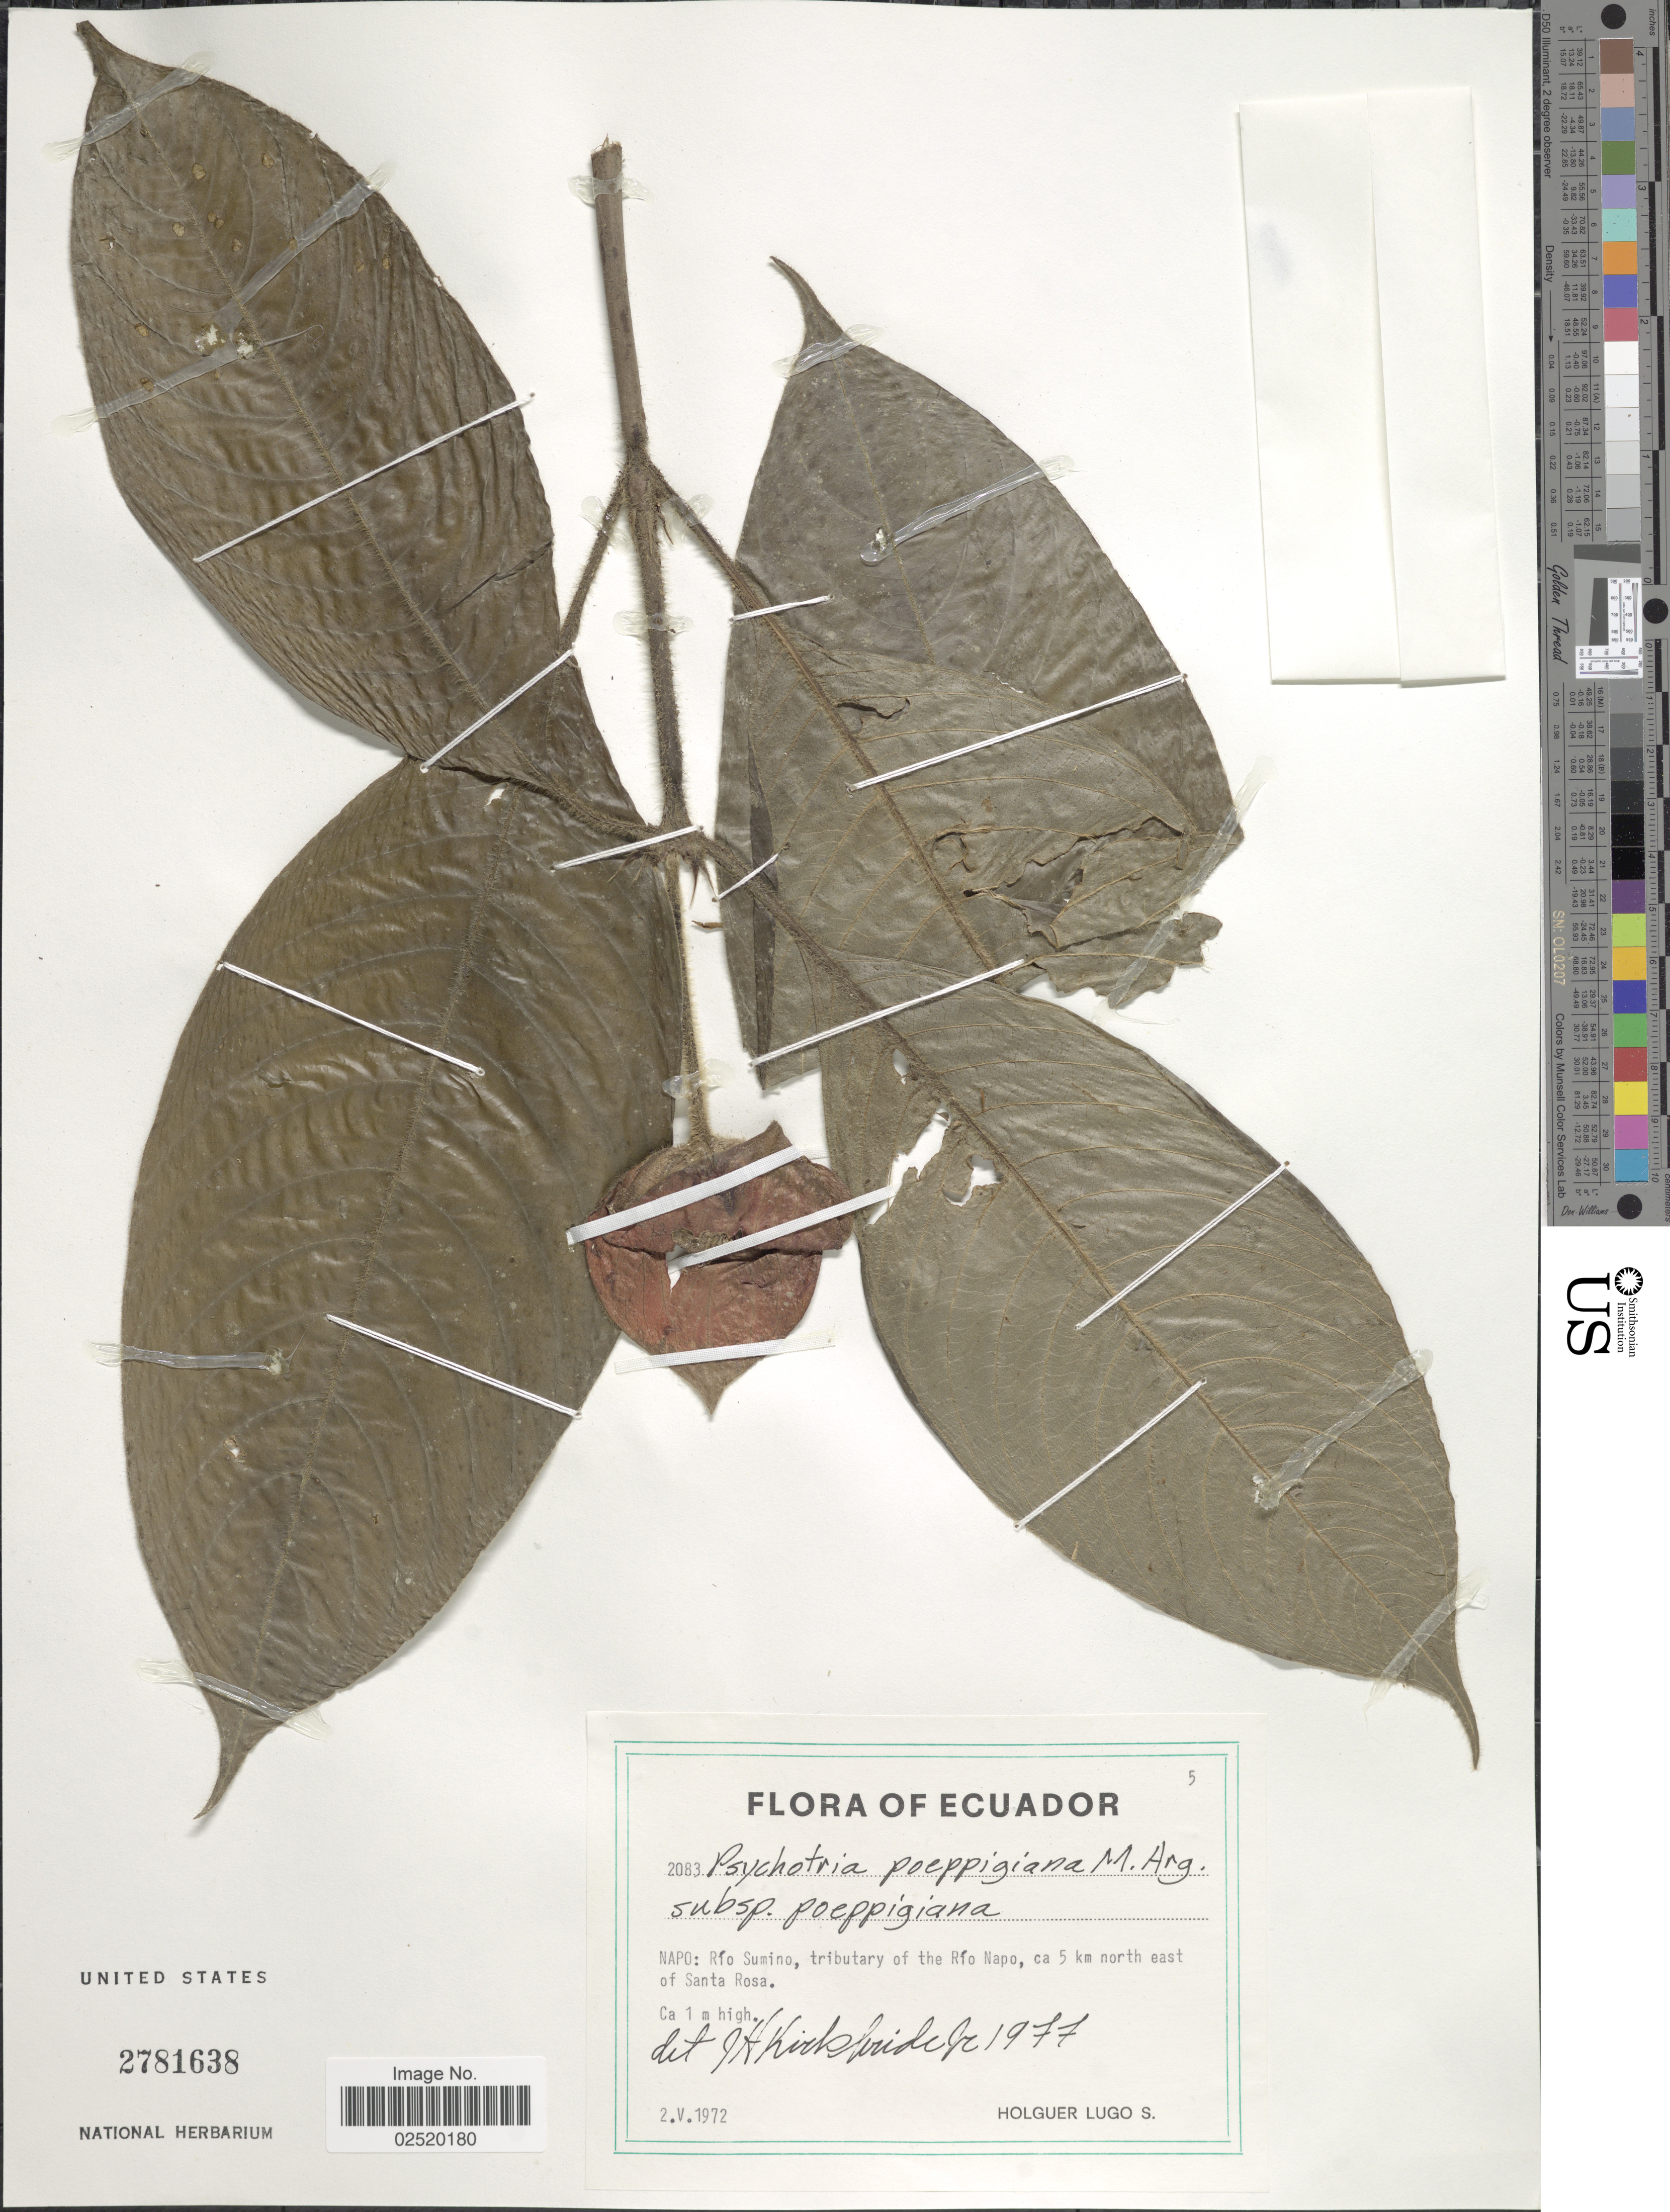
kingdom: Plantae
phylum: Tracheophyta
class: Magnoliopsida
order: Gentianales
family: Rubiaceae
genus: Psychotria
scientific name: Psychotria poeppigiana subsp. poeppigiana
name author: Müll. Arg.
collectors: H. Lugo S.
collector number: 2083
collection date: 1972-05-02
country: Ecuador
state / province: Napo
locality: Napo: Rio Sumino, tributary of the Rio Napo, 5 km north east of Santa Rosa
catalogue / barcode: US 2781638